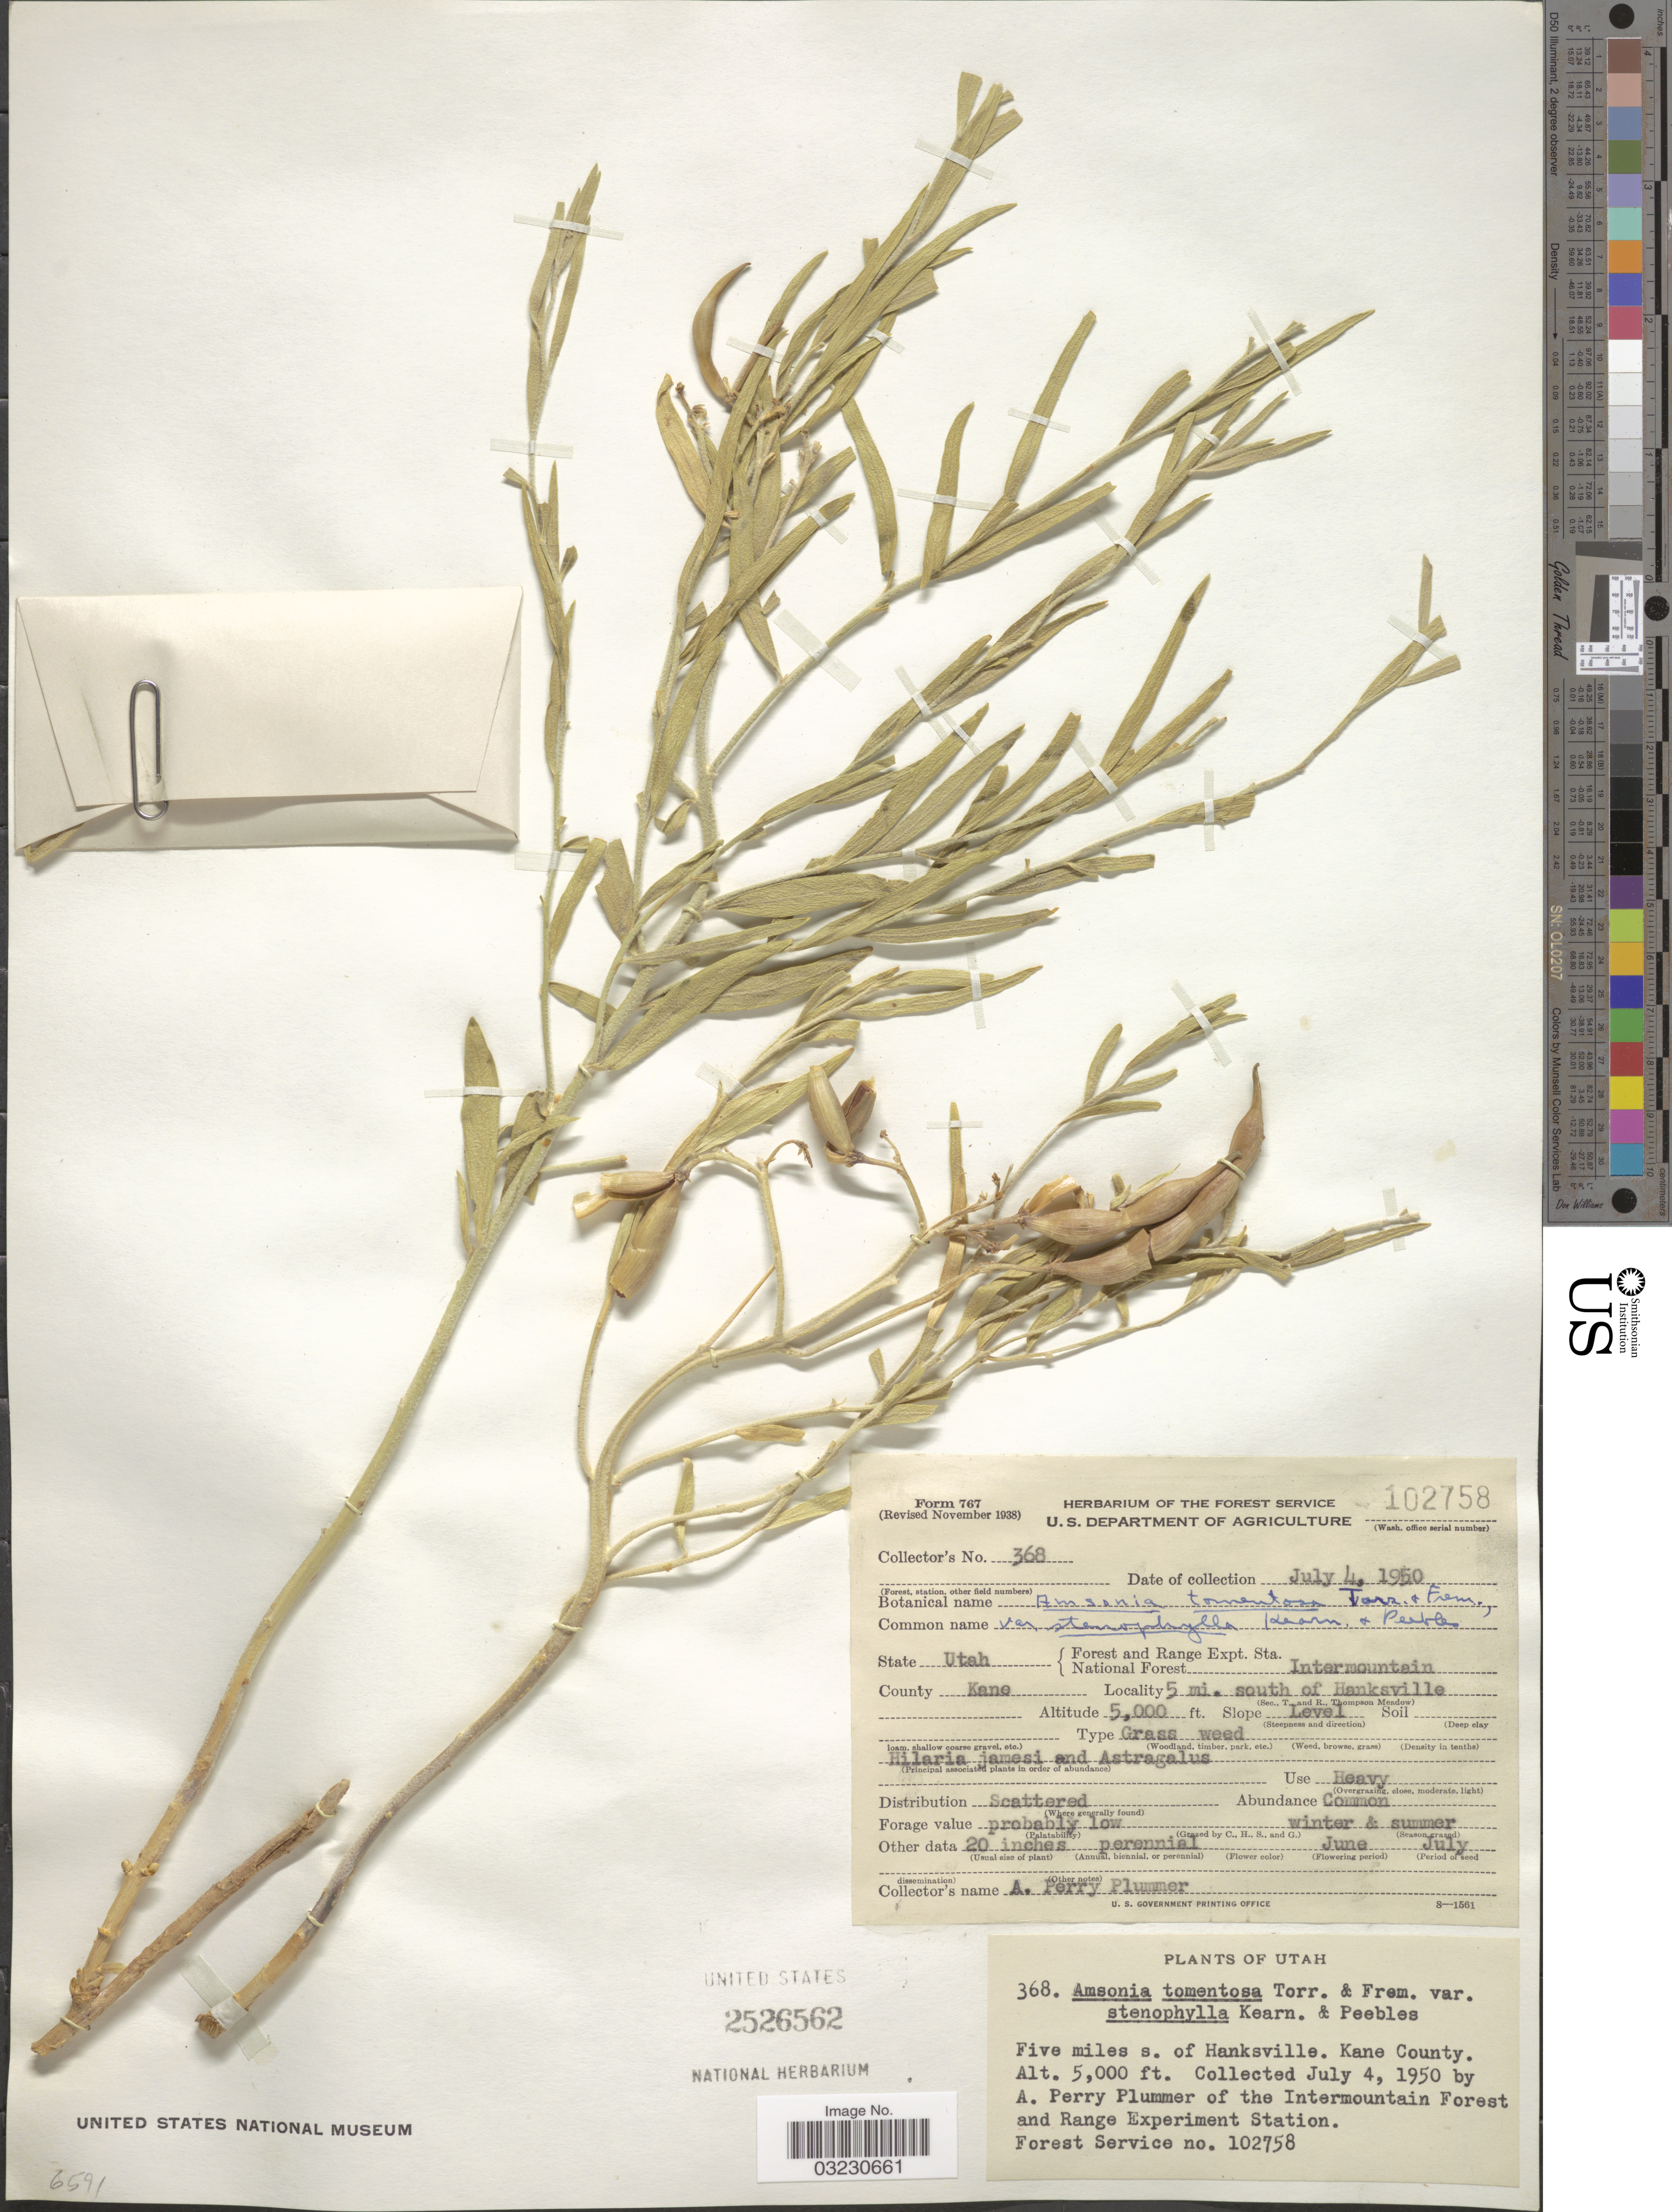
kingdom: Plantae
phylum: Tracheophyta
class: Magnoliopsida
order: Gentianales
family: Apocynaceae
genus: Amsonia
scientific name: Amsonia tomentosa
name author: Torr. & Frém.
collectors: A. Plummer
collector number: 368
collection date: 1950-07-04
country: United States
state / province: Utah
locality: Forest and Range Expt. Sta. National Forest Intermountain, County Kane, 5 mi. south of Hanksville.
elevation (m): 1524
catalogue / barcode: US 2526562